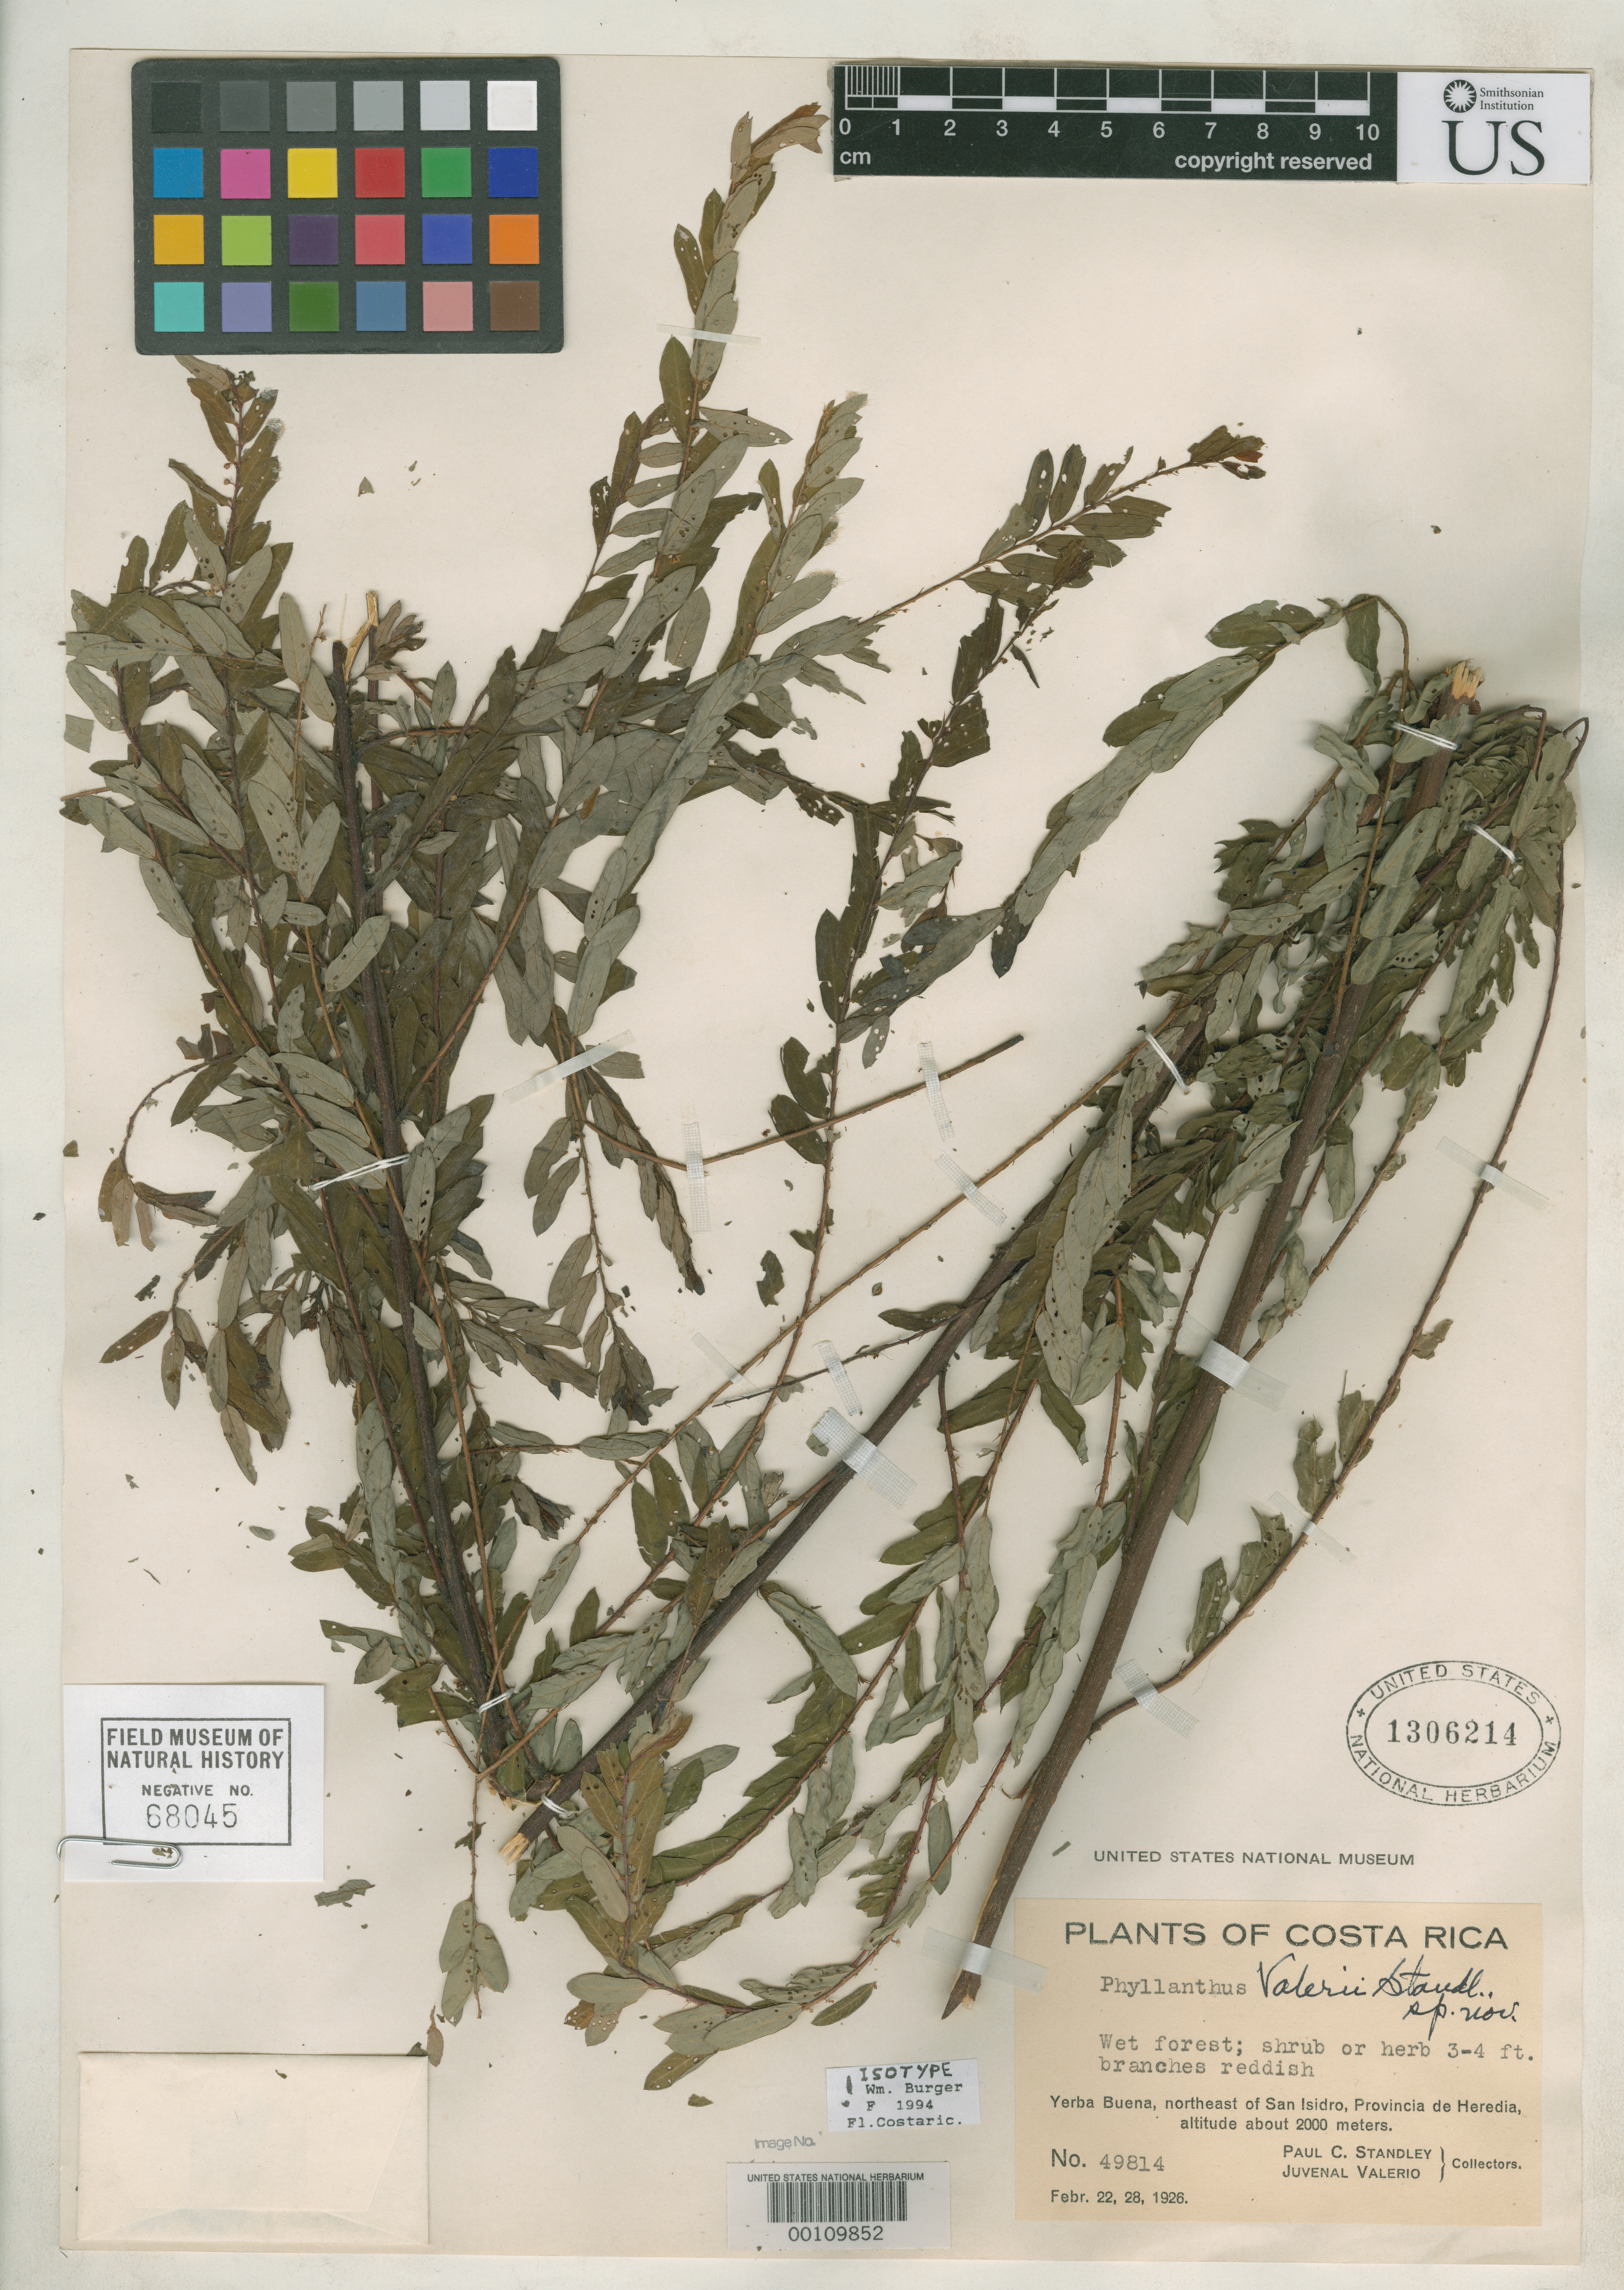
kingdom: Plantae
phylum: Tracheophyta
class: Magnoliopsida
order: Malpighiales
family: Phyllanthaceae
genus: Phyllanthus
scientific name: Phyllanthus valerioi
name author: Standl.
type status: Isotype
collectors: P. C. Standley & J. Valerio R.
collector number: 49814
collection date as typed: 22 Feb 1926 to 28 Feb 1926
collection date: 1926-02-22/1926-02-28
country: Costa Rica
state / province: Heredia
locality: Yerba Buena, NE of San Isidro.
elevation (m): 2000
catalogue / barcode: US 1306214